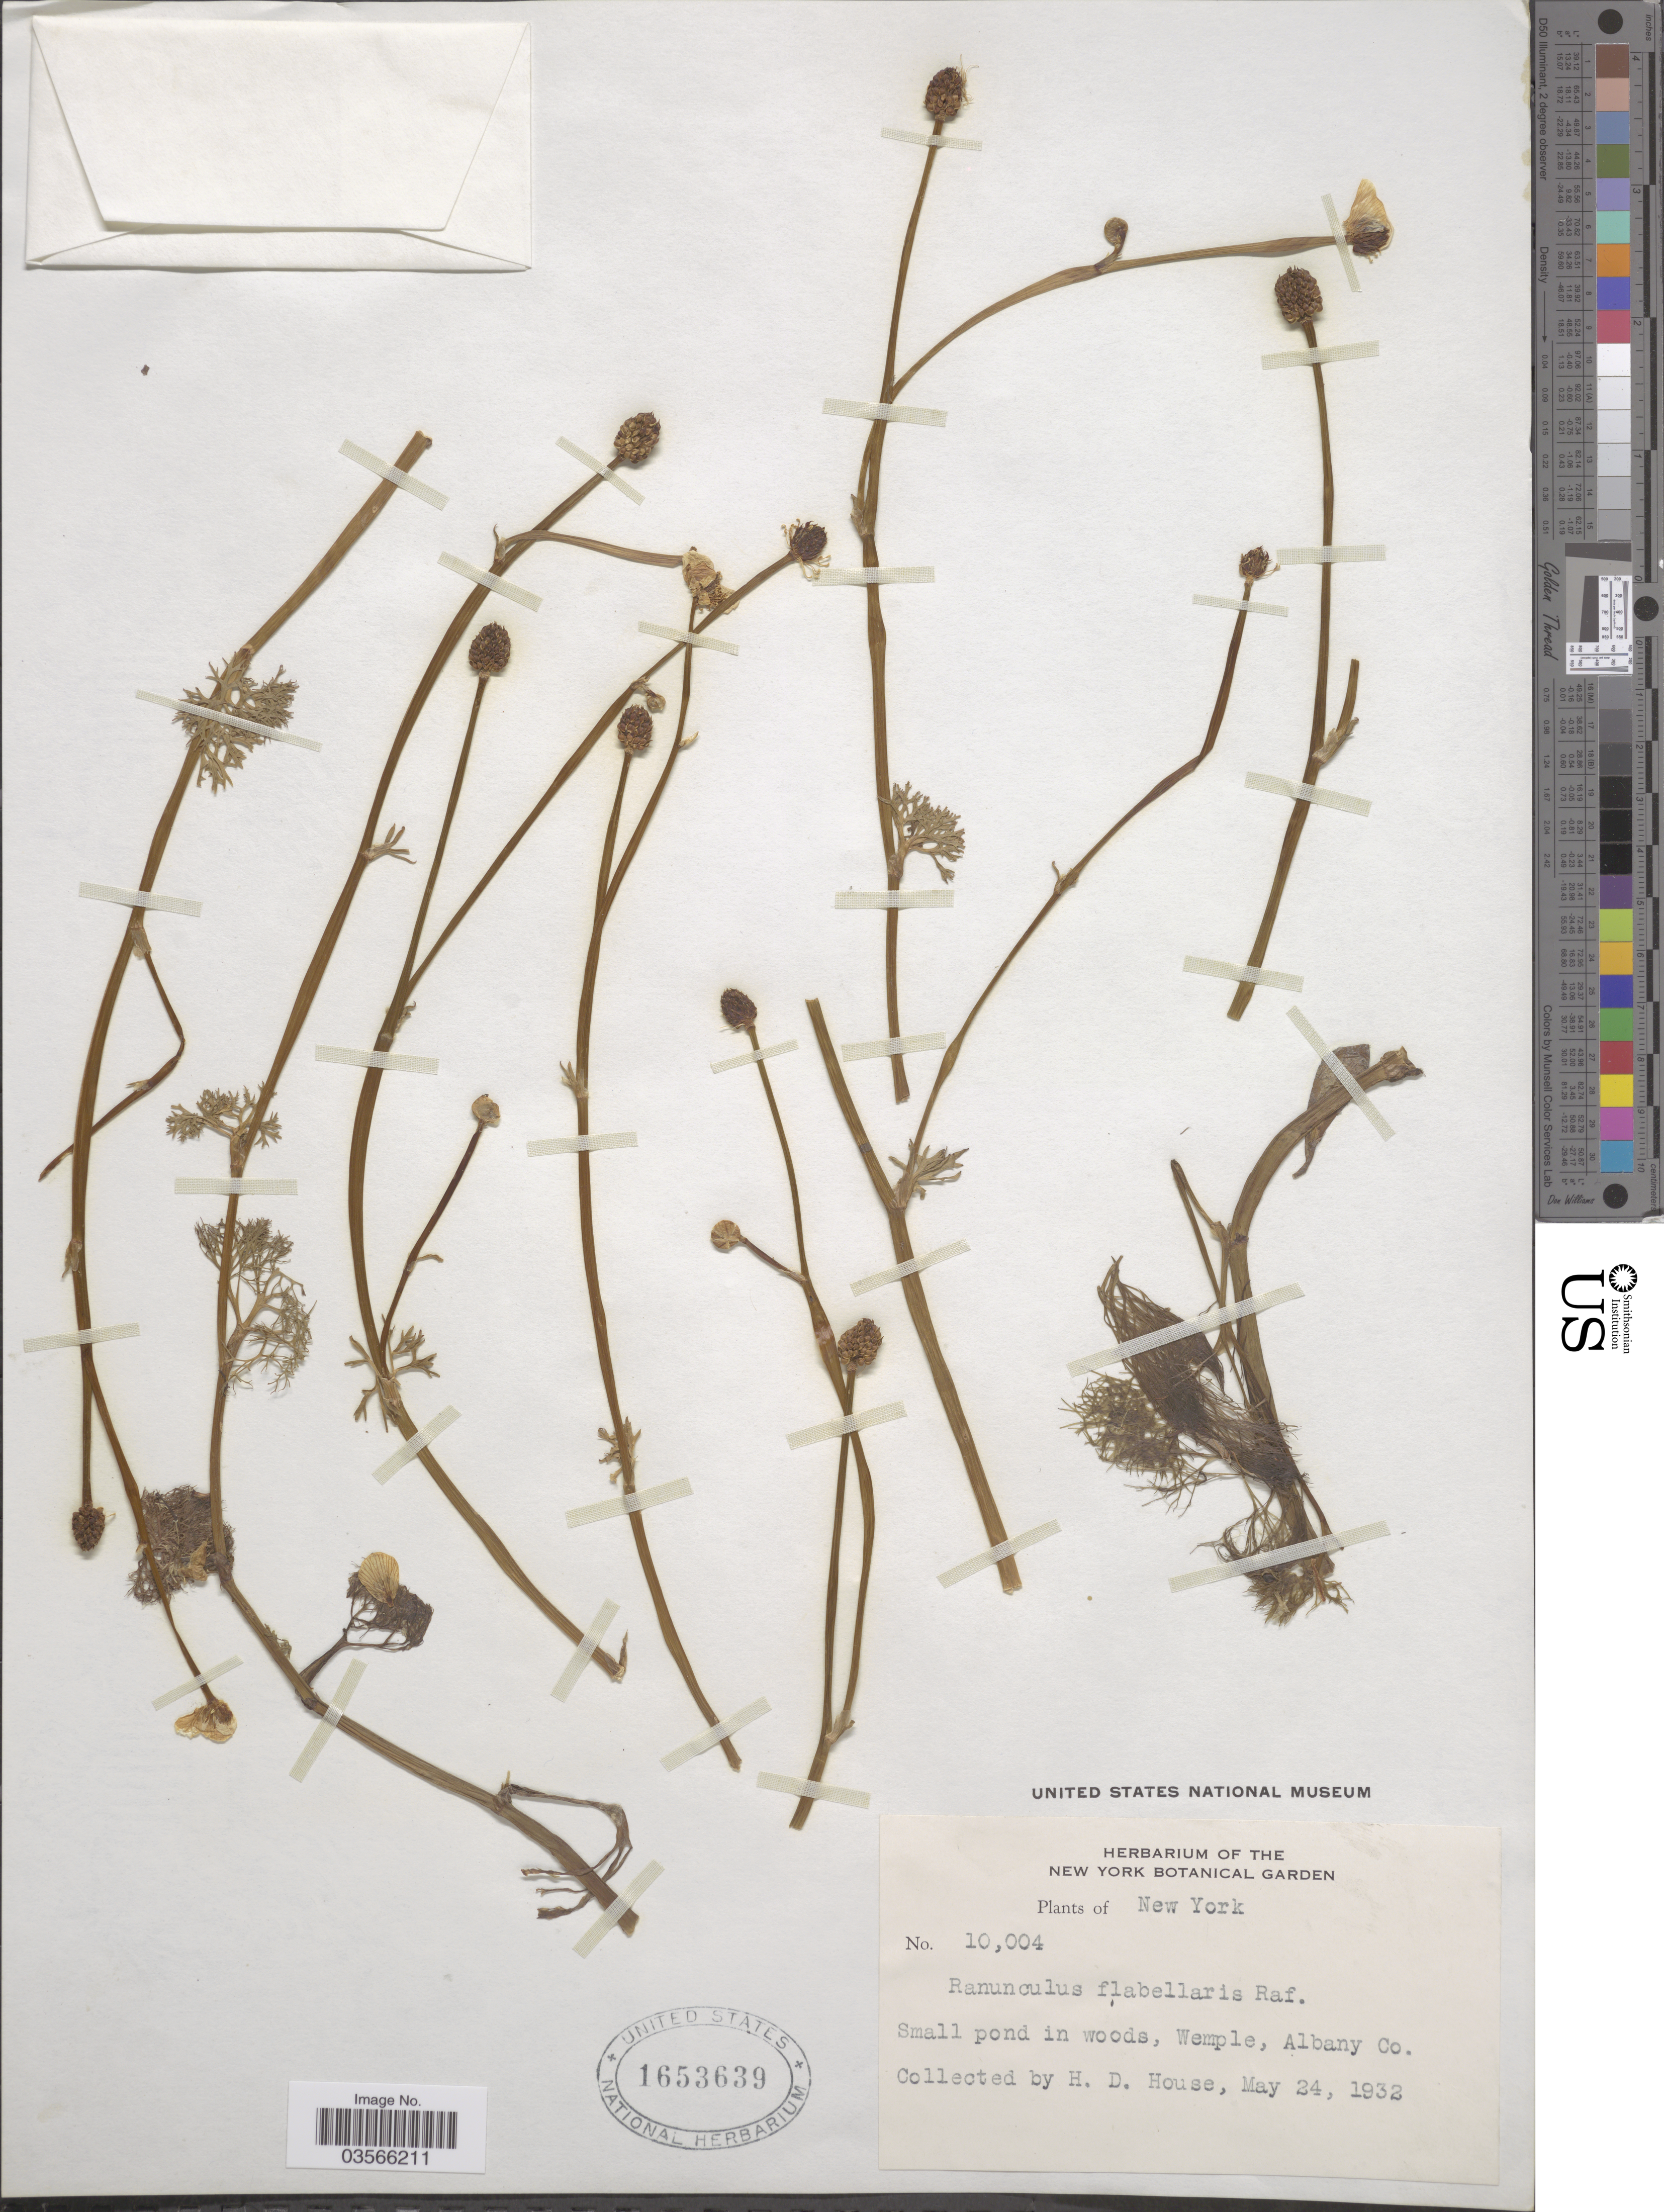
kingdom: Plantae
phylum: Tracheophyta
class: Magnoliopsida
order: Ranunculales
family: Ranunculaceae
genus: Ranunculus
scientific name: Ranunculus flabellaris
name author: Raf.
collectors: H. D. House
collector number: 10004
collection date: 1932-05-24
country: United States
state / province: New York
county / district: Albany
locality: Wemple, Albany Co.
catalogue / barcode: US 1653639